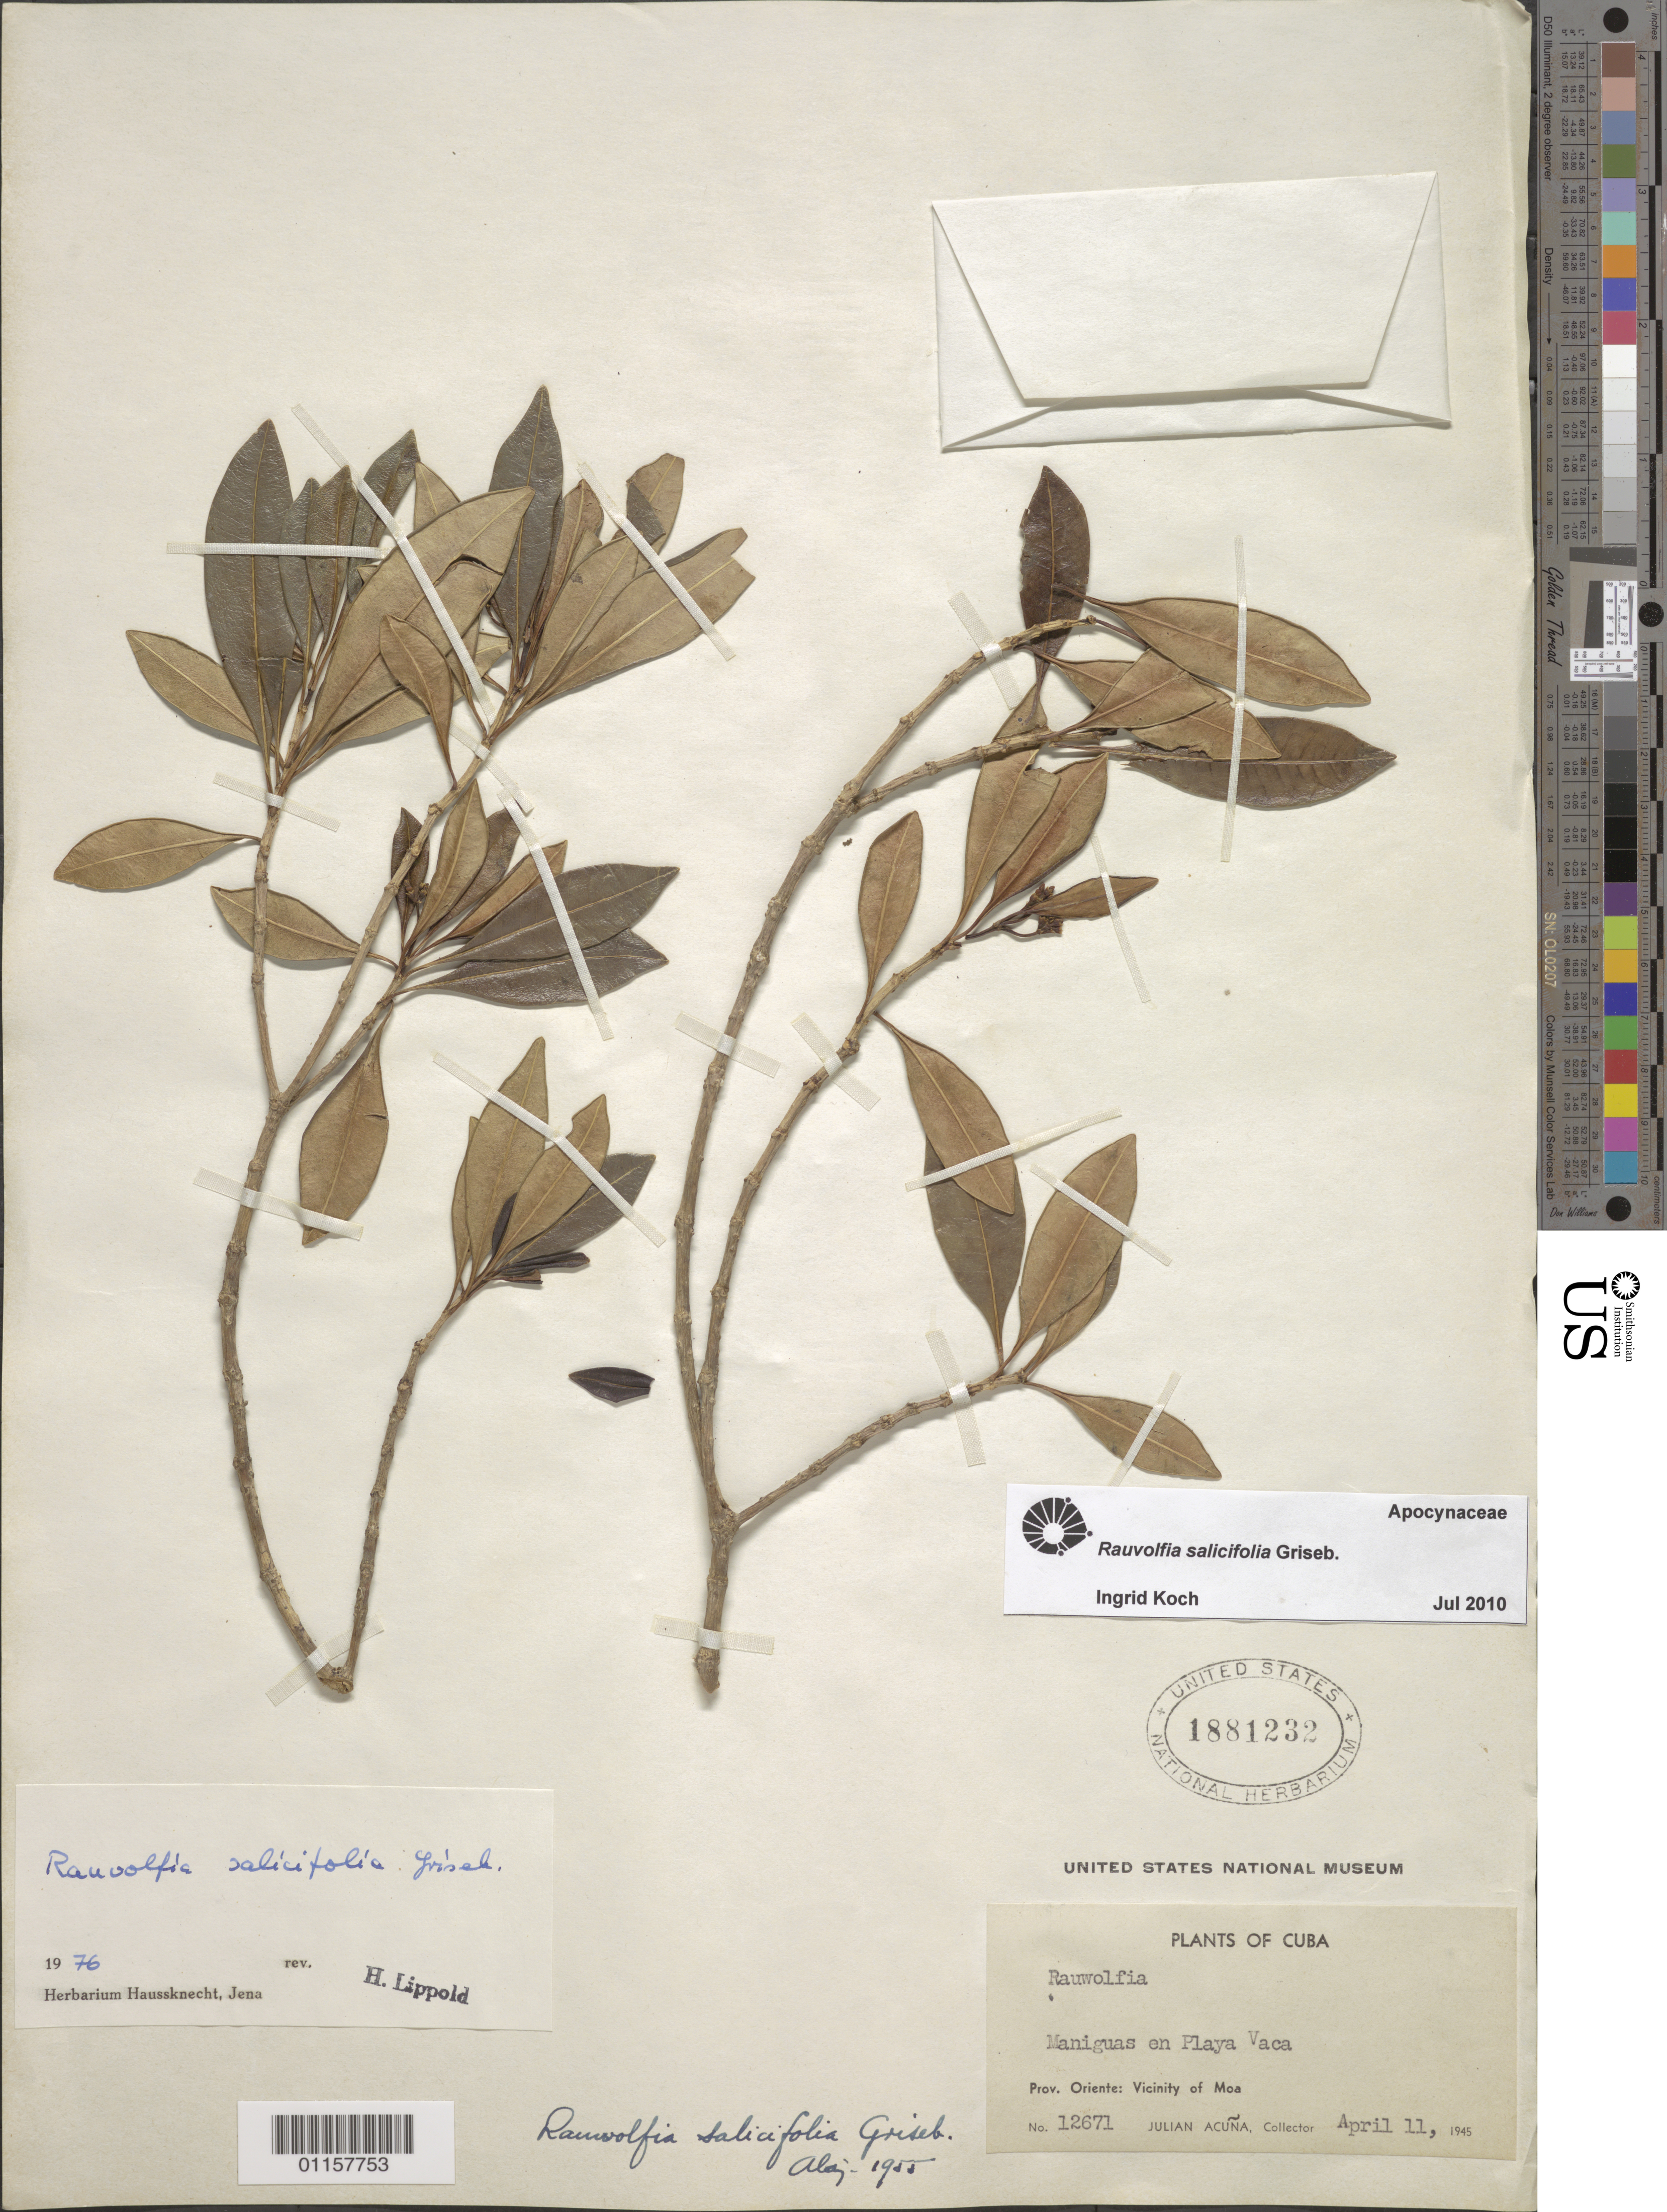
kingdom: Plantae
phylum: Tracheophyta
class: Magnoliopsida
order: Gentianales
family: Apocynaceae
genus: Rauvolfia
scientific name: Rauvolfia salicifolia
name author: Griseb.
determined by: Koch, I.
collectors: J. Acuña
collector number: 12671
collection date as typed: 11 Apr 1945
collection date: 1945-04-11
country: Cuba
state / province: Oriente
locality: Oriente Prov. Moa vicinity; Maniguas en Playa Vaca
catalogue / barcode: US 1881232